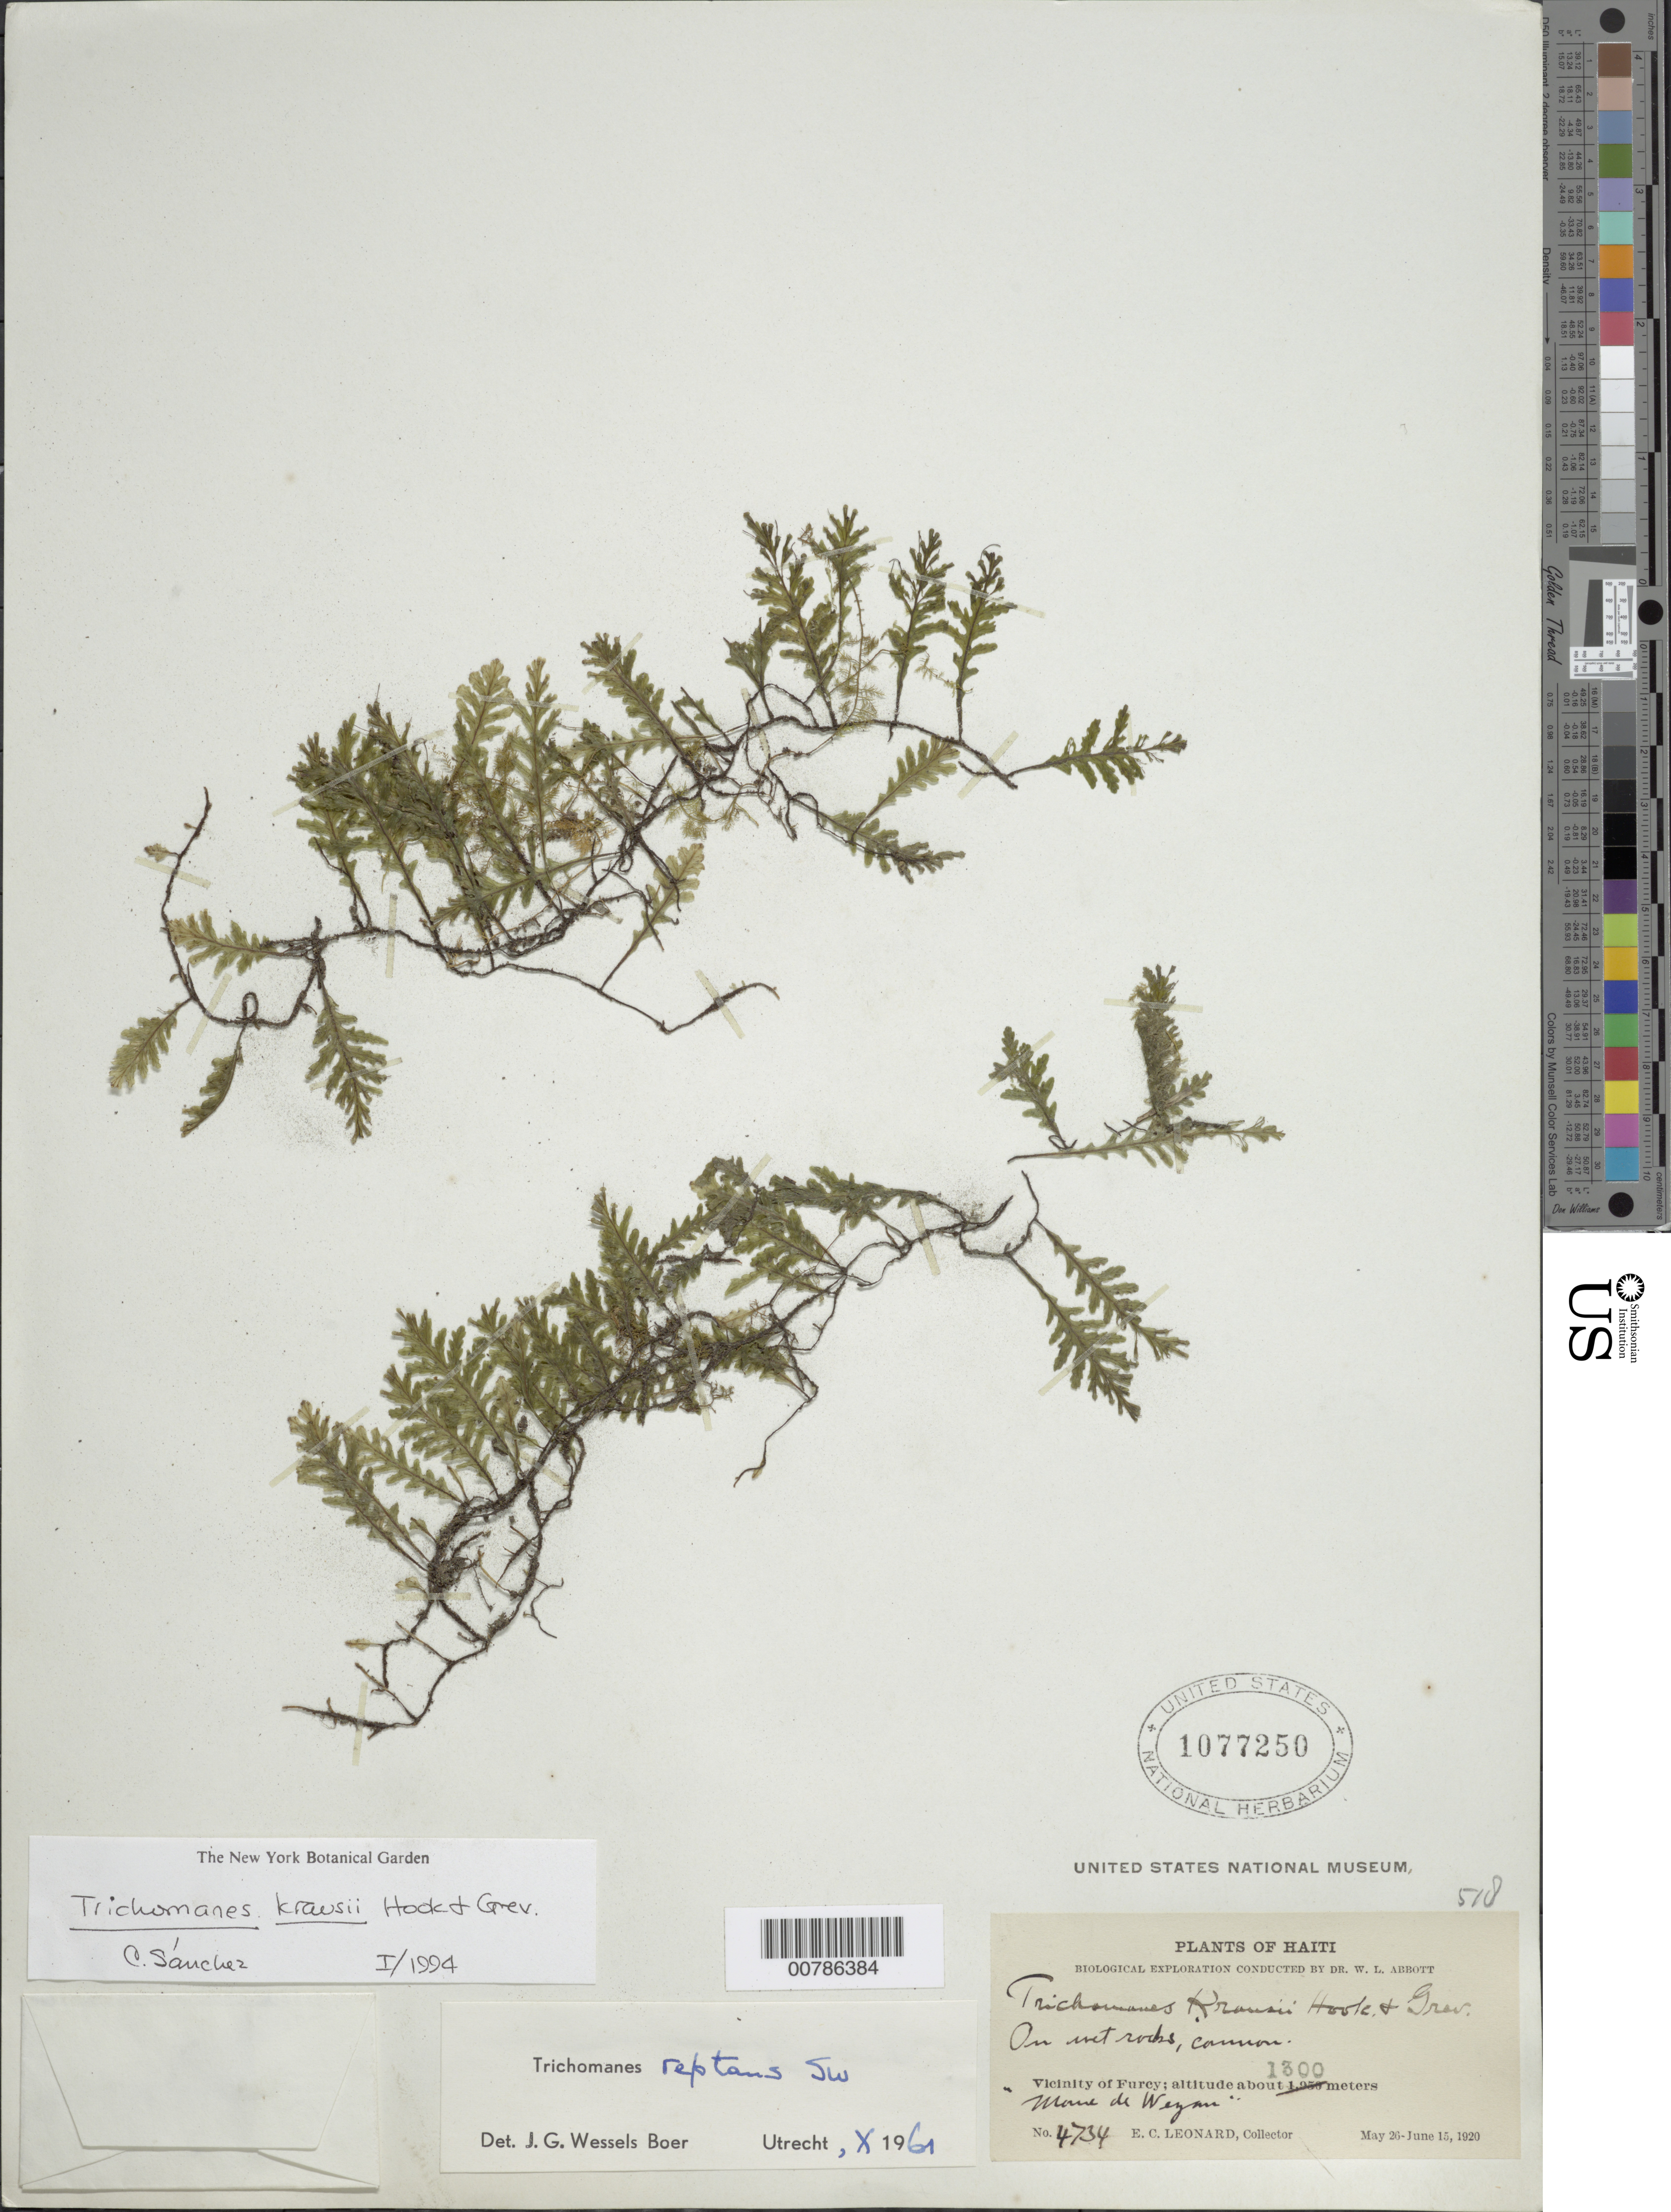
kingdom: Plantae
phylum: Tracheophyta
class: Polypodiopsida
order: Hymenophyllales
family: Hymenophyllaceae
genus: Didymoglossum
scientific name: Didymoglossum kraussii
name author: (Hook. & Grev.) C. Presl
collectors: E. C. Leonard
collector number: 4734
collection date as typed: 26 May 1920 15 Jun 1920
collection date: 1920-05-26/1920-06-15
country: Haiti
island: Hispaniola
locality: Furcy vicinity, Morne de Weyan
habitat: On wet rocks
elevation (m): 1300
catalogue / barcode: US 1077250